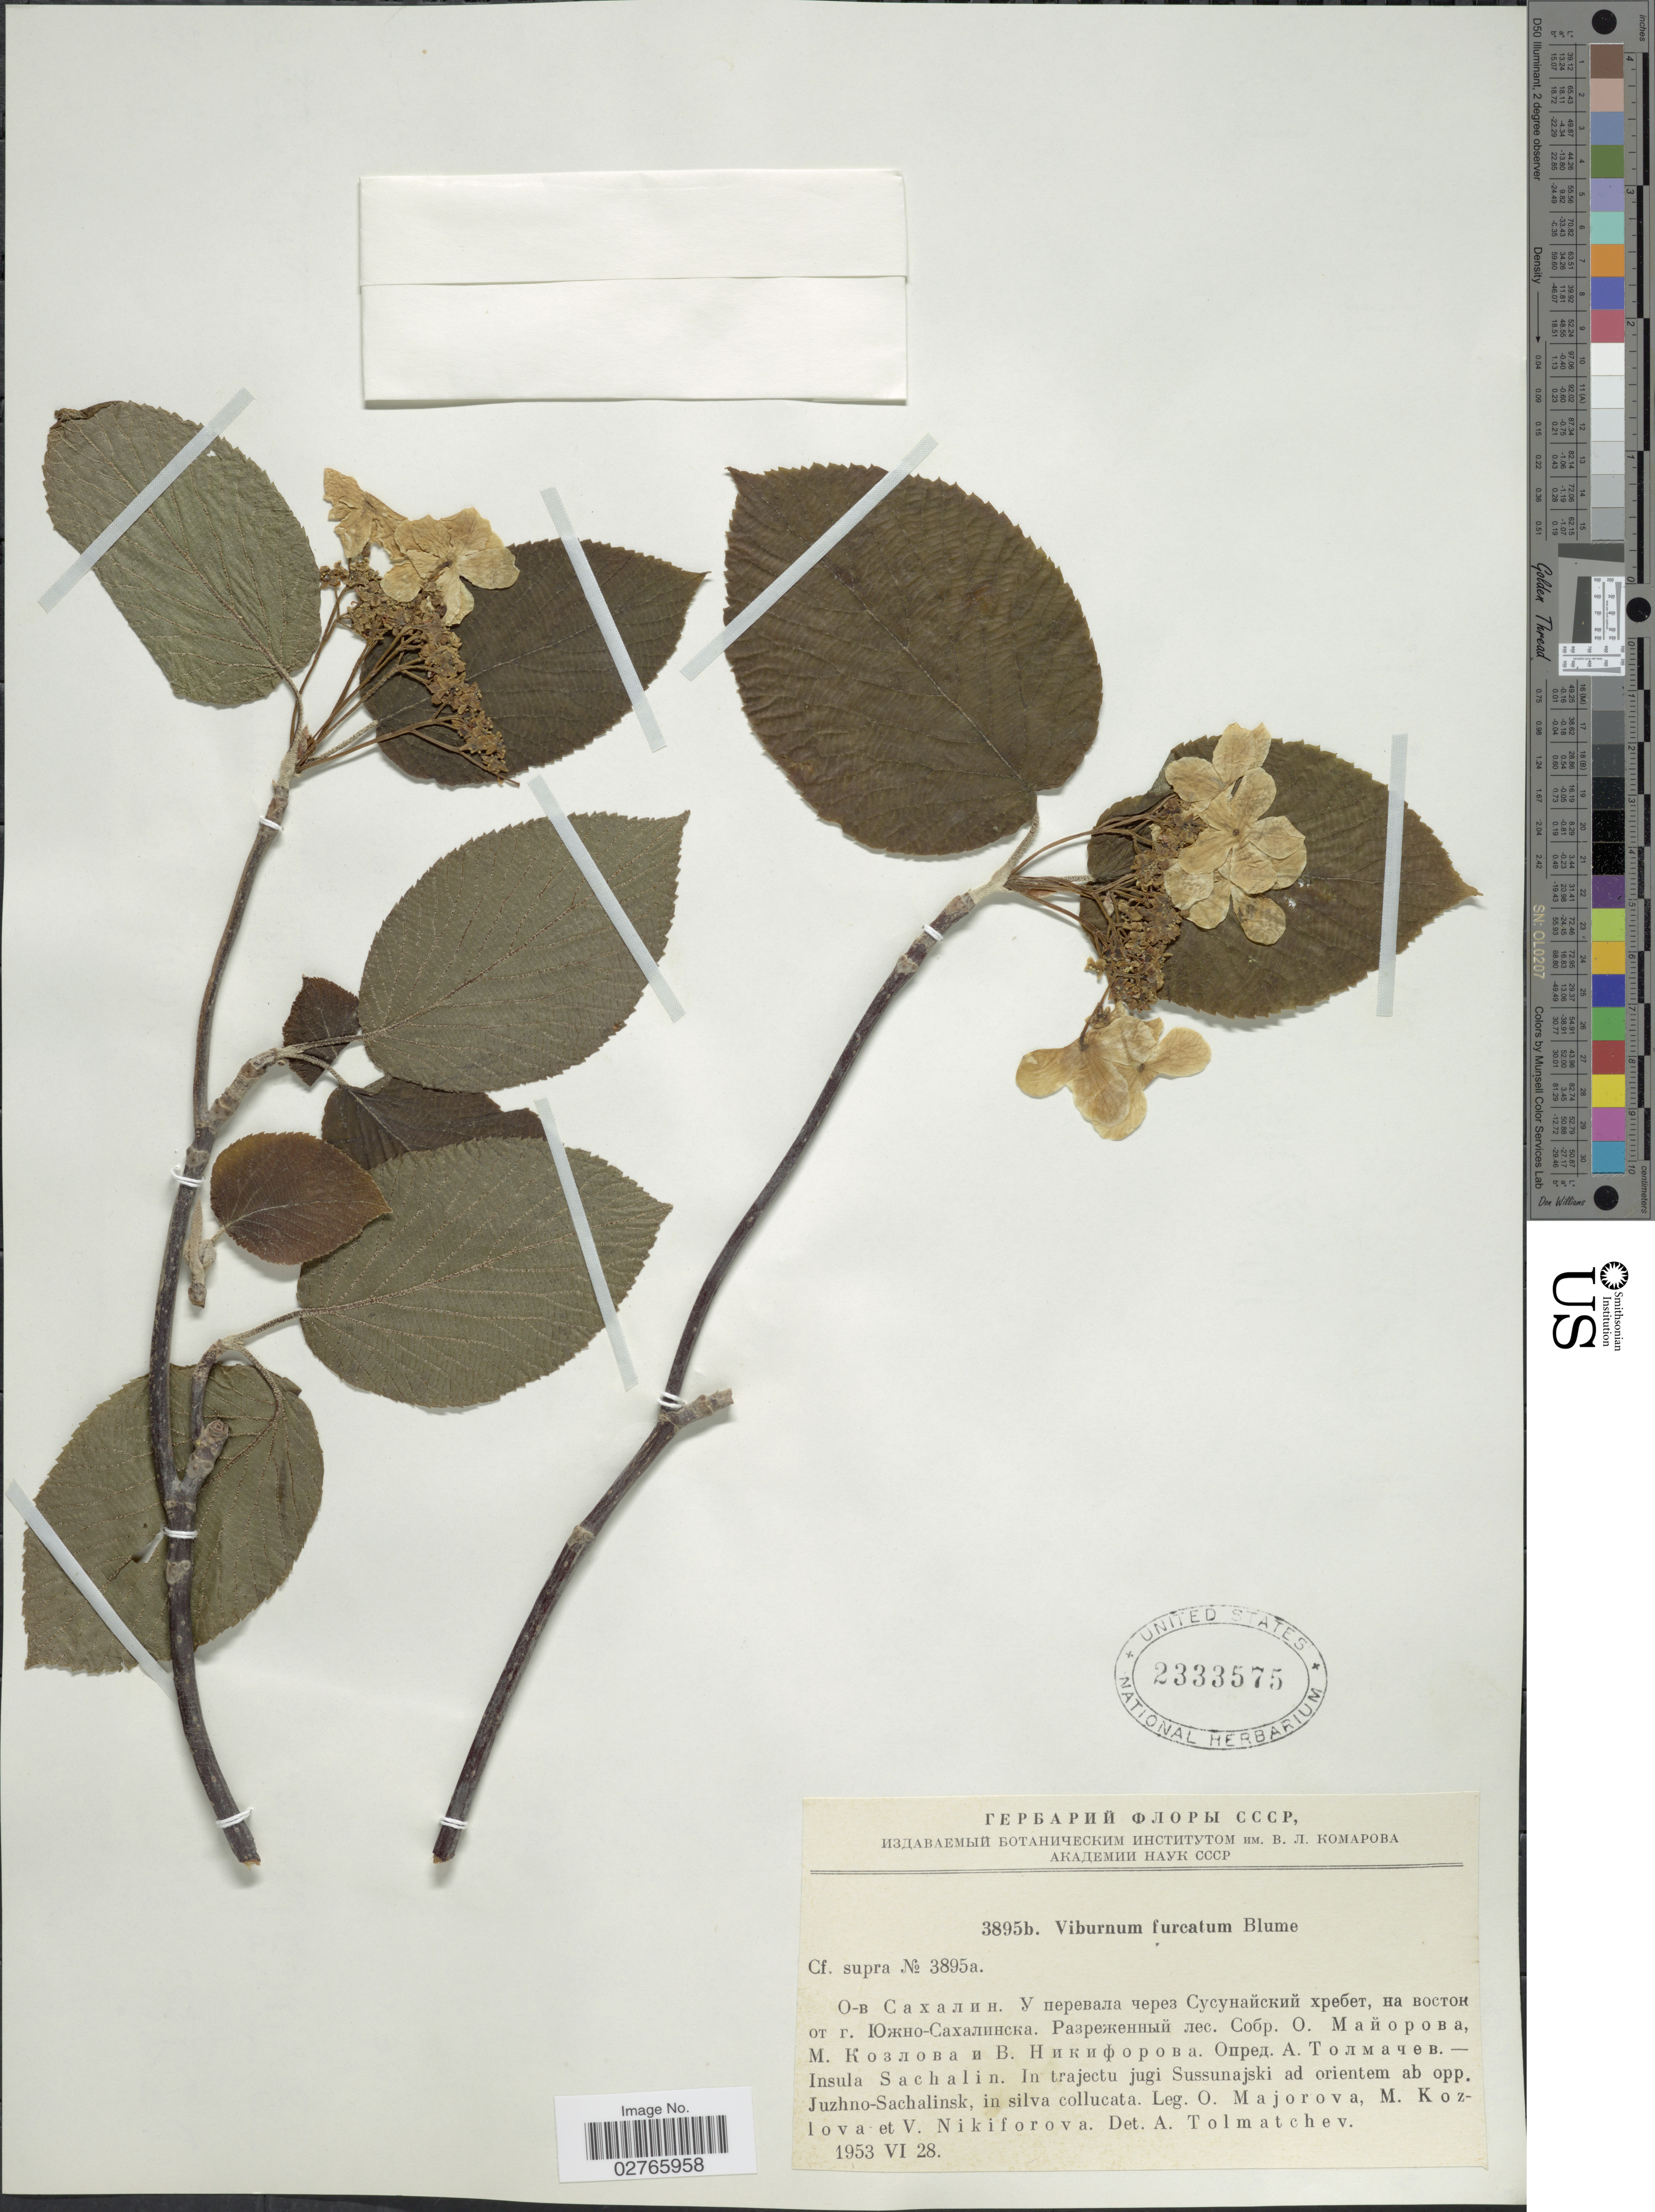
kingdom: Plantae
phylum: Tracheophyta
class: Magnoliopsida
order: Dipsacales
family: Viburnaceae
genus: Viburnum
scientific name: Viburnum furcatum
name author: Blume ex Maxim.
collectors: O. Majorova, M. Kozlova & V. Nikiforova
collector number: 3895b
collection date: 1953-06-28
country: Russian Federation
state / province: Sakhalin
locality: Insula Sachalin. In trajectu jugi Sussunajski ad orientem ab opp. Juzhno-Sachalinsk, in silva collucata.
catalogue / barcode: US 2333575